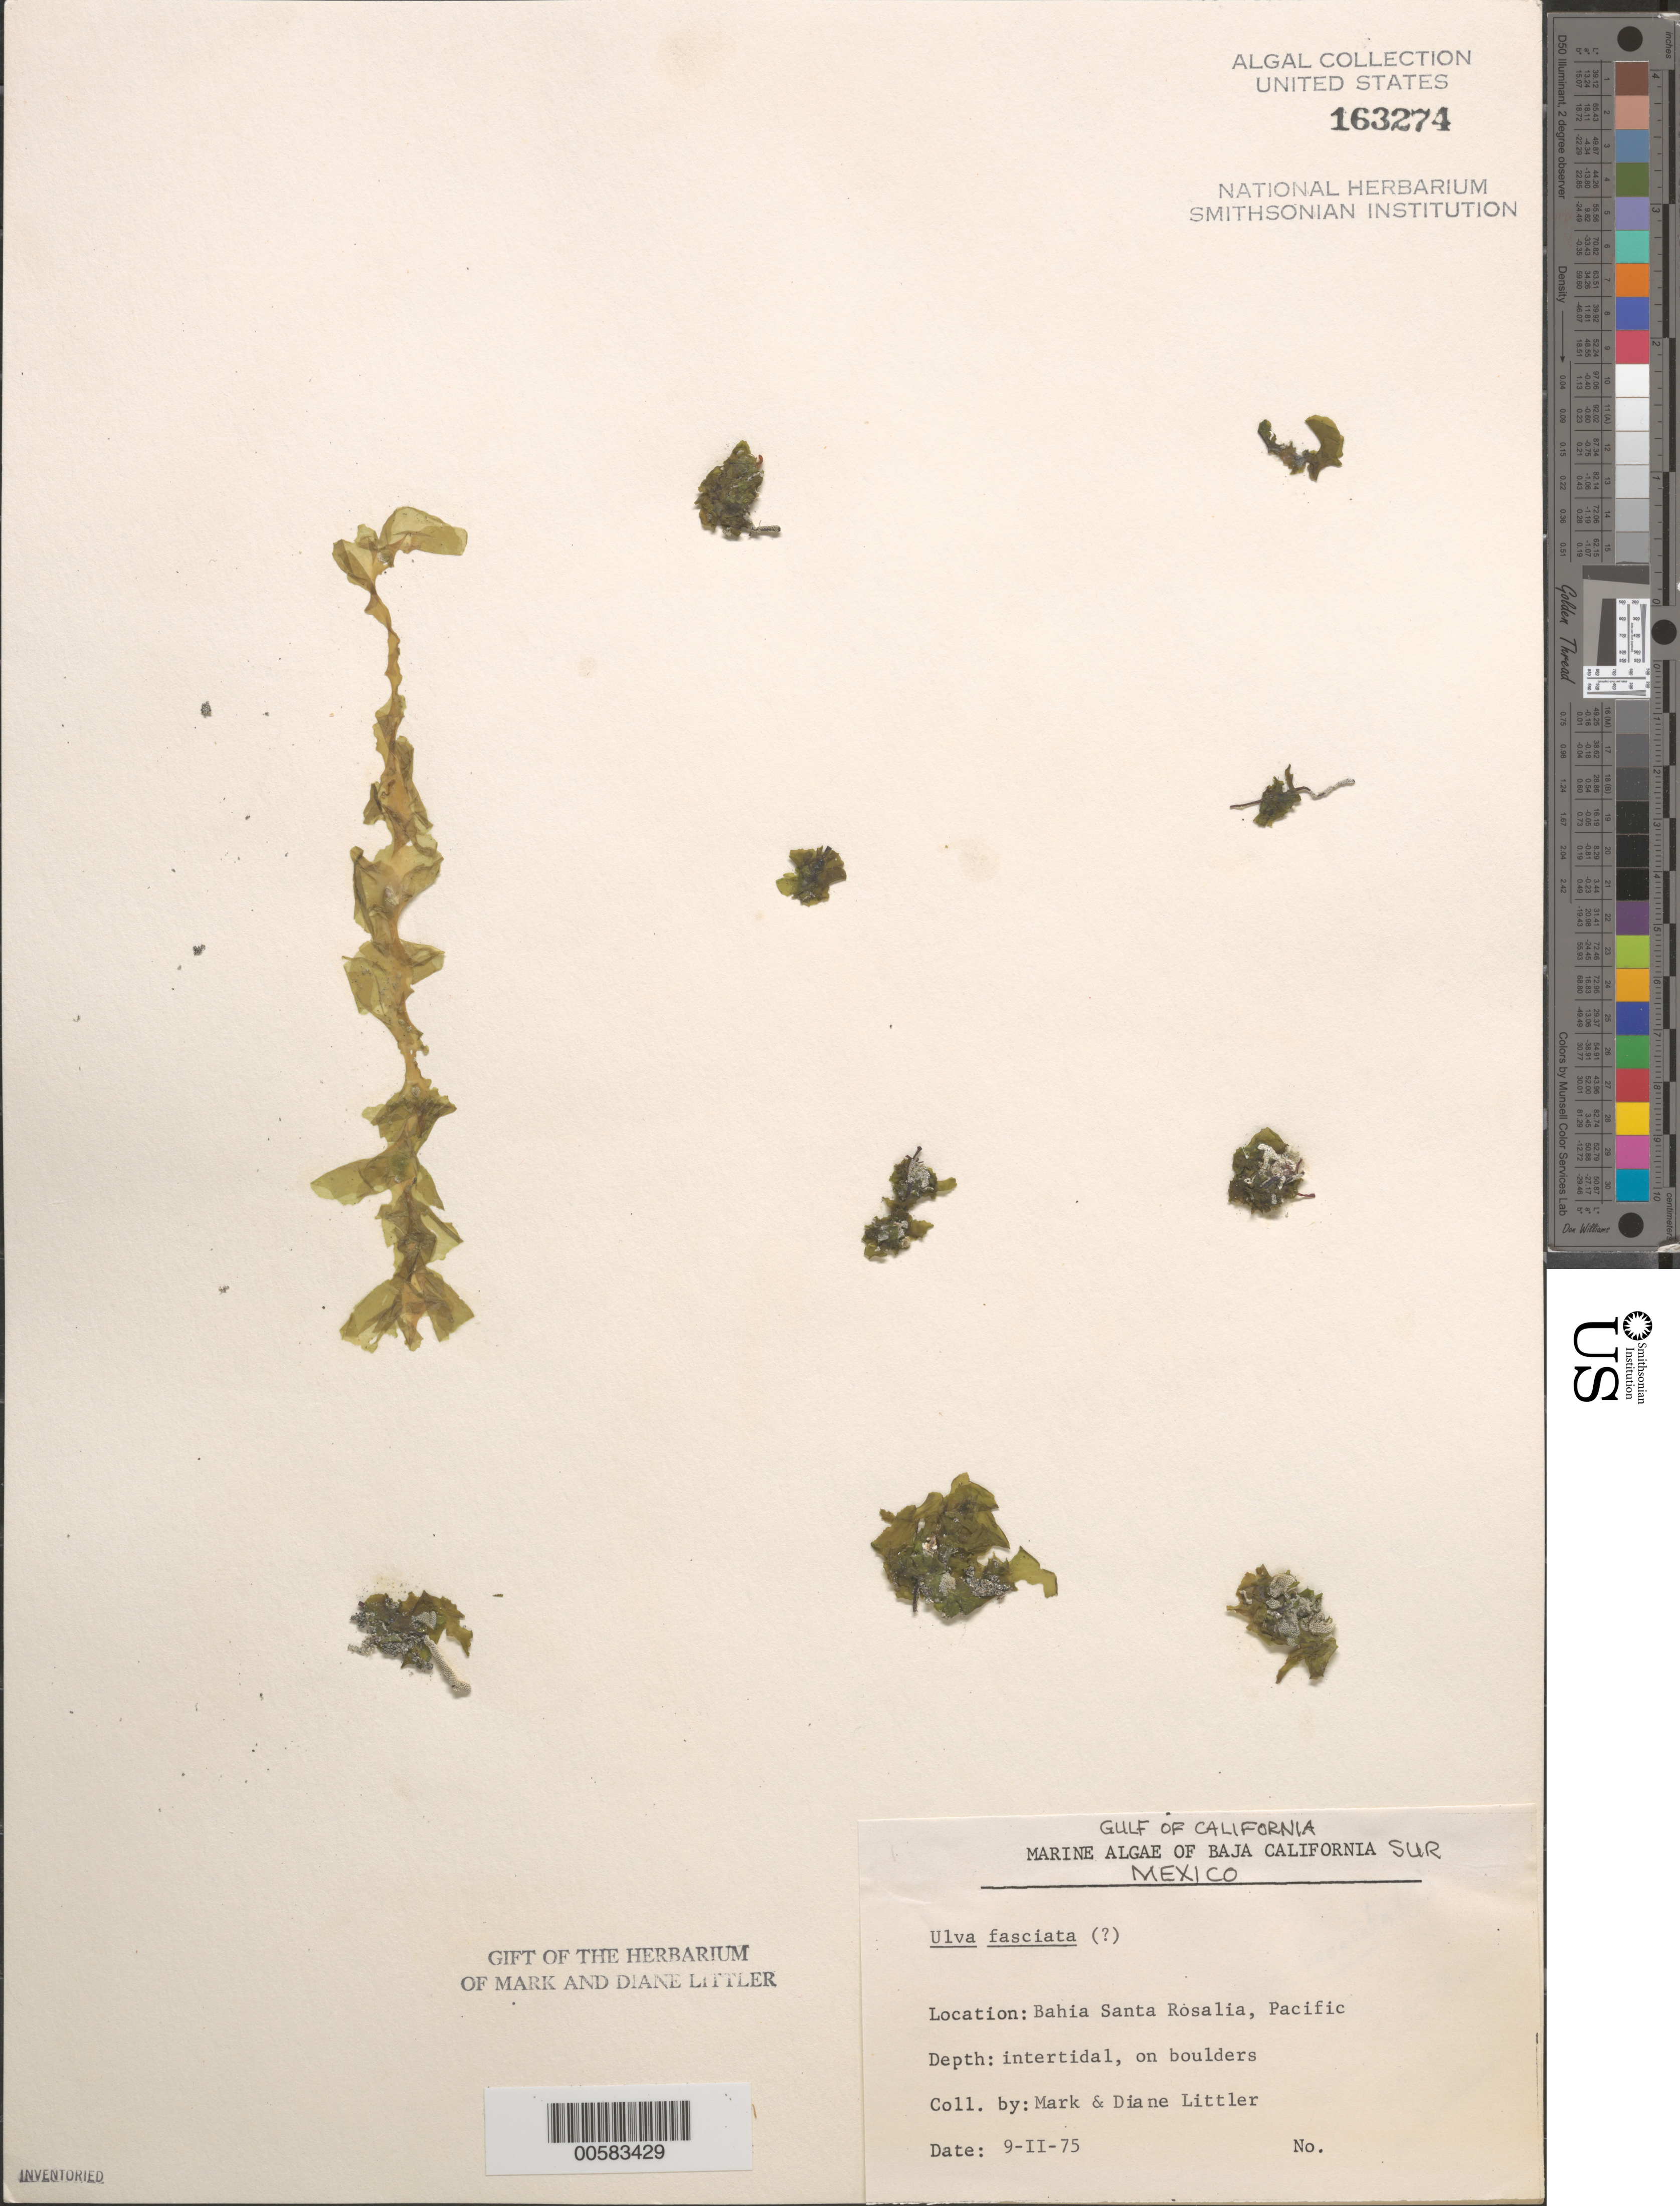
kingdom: Plantae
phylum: Chlorophyta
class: Ulvophyceae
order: Ulvales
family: Ulvaceae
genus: Ulva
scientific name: Ulva lactuca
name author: L.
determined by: Algae name updating Project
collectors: M. M. Littler & D. S. Littler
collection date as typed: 09 Feb 1975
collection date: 1975-02-09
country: Mexico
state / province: Baja California Sur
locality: Bahia Santa Rosalia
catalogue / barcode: US 163274